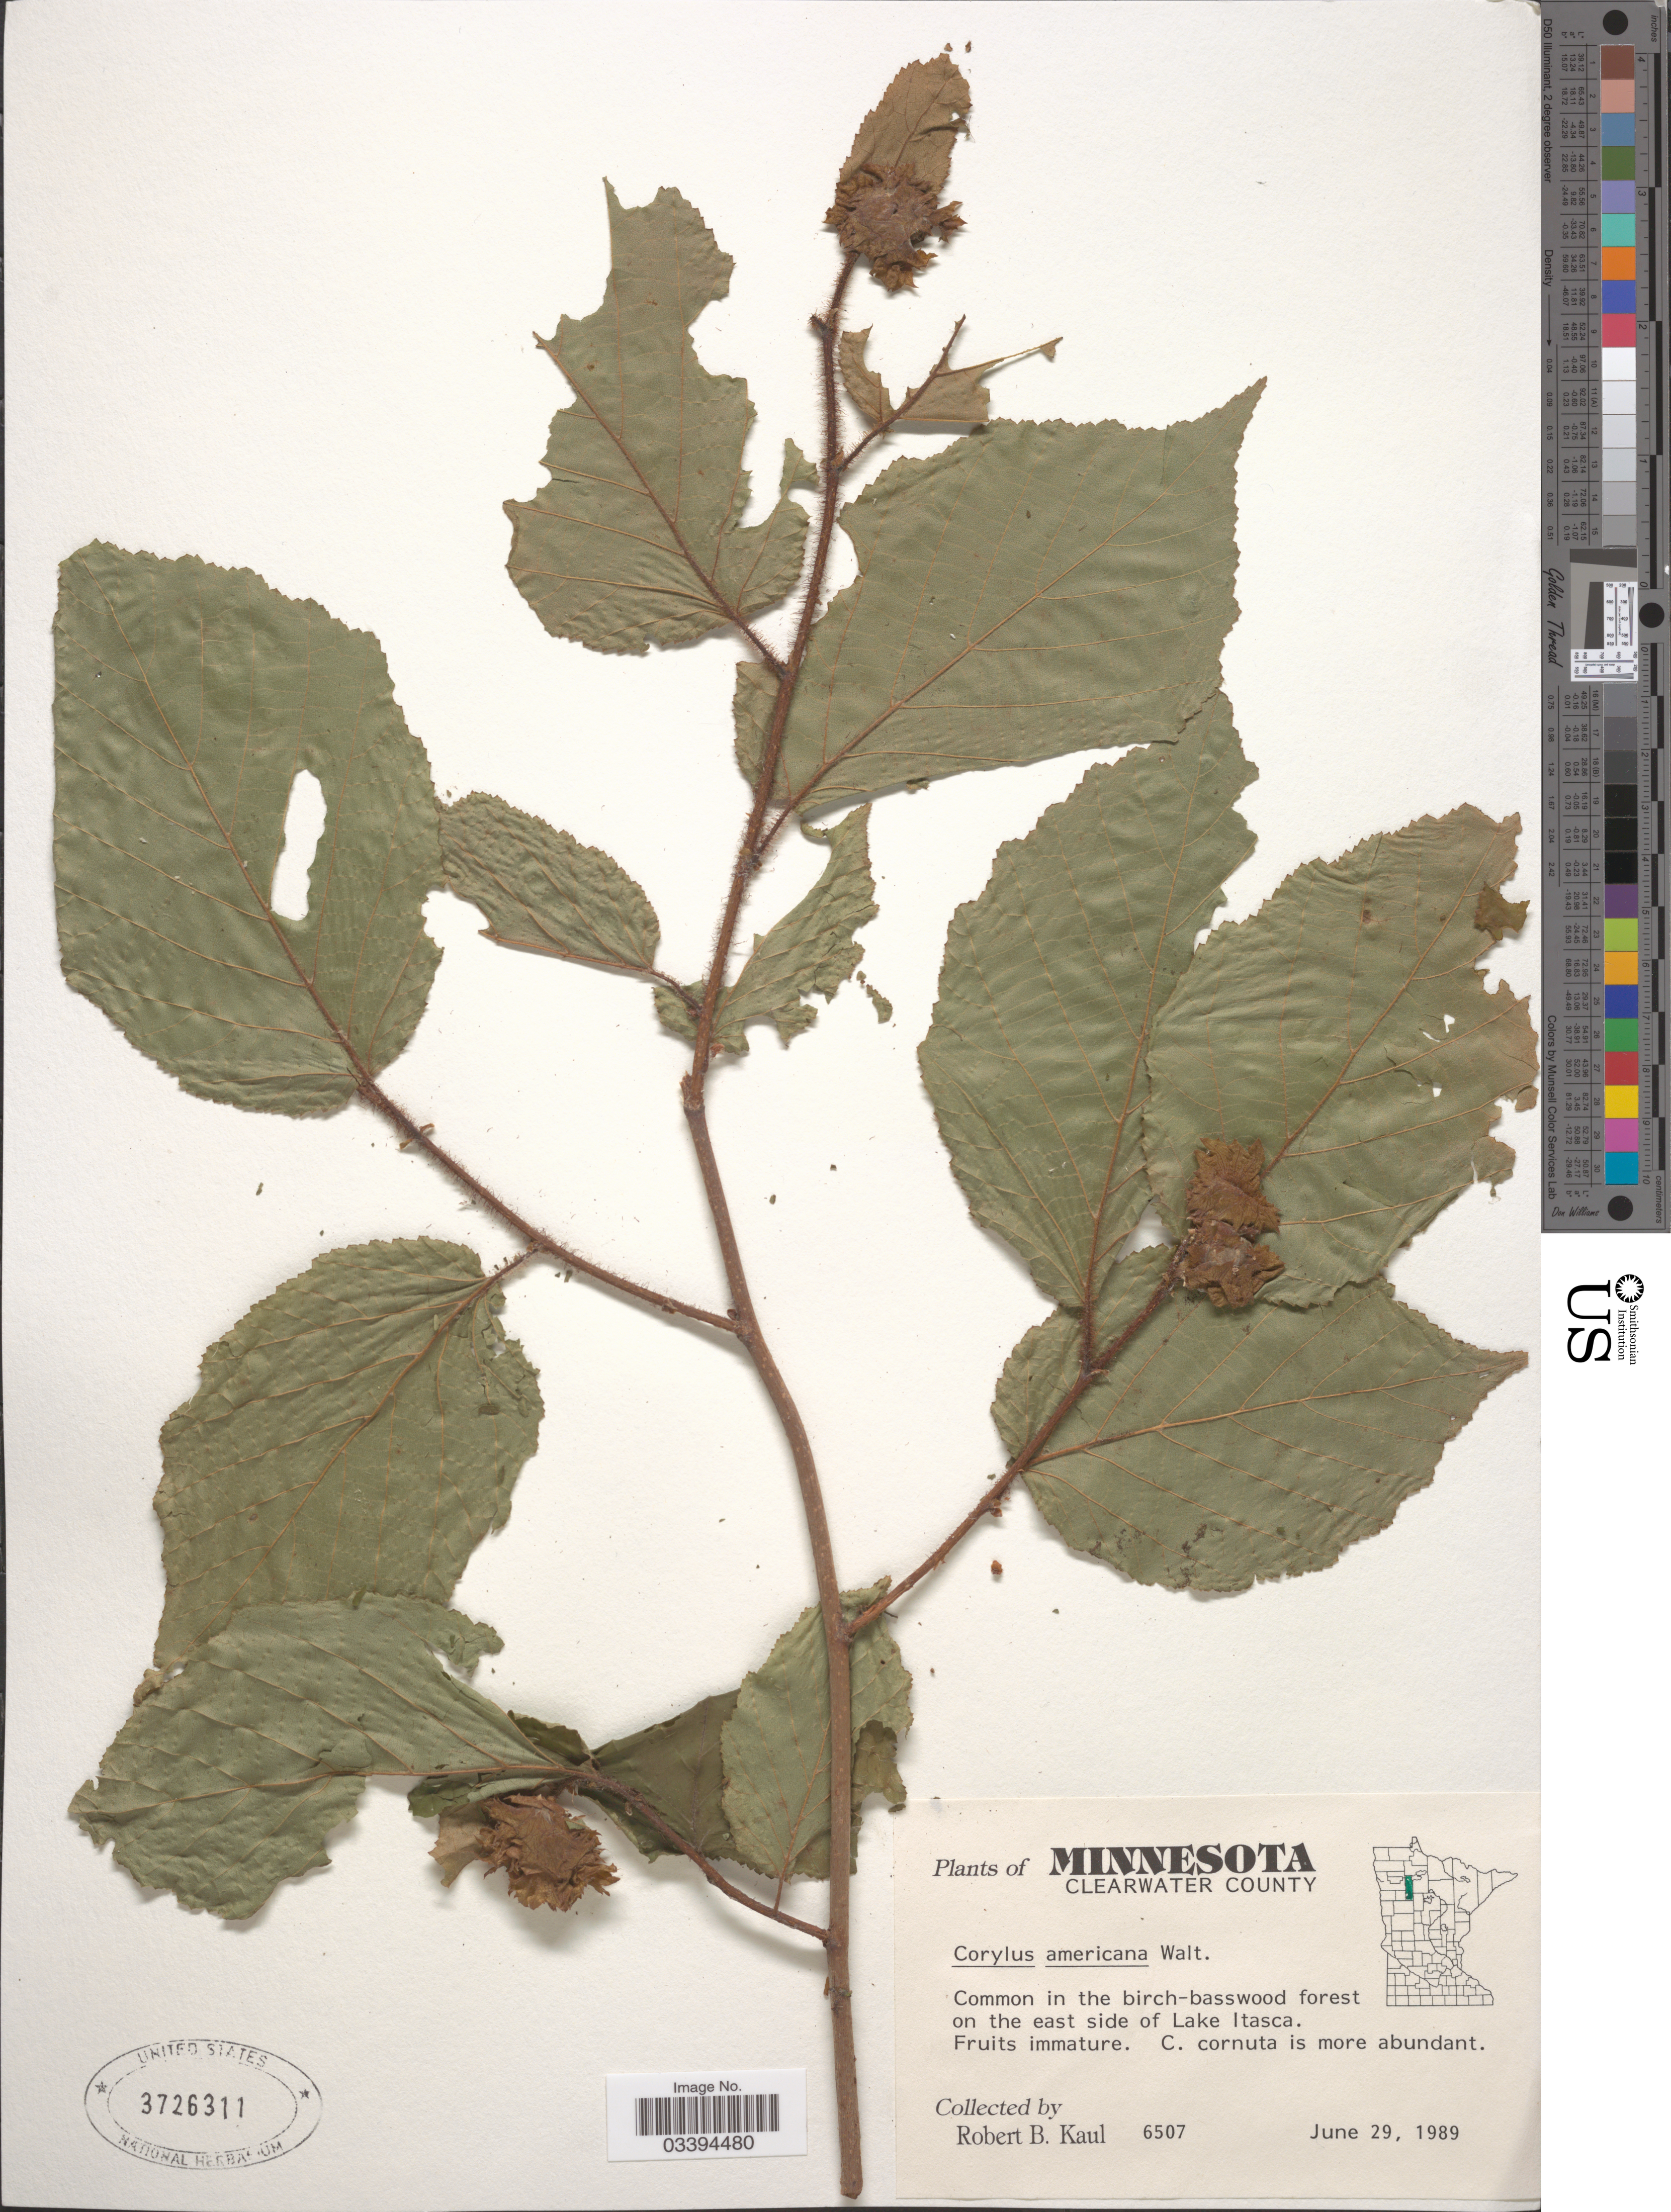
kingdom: Plantae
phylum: Tracheophyta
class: Magnoliopsida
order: Fagales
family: Betulaceae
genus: Corylus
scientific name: Corylus americana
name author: Walter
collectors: R. Kaul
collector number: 6507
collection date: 1989-06-29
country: United States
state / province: Minnesota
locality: Clearwater County. Common in the birch-basswood forest on the east side of Lake Itasca.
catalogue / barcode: US 3726311